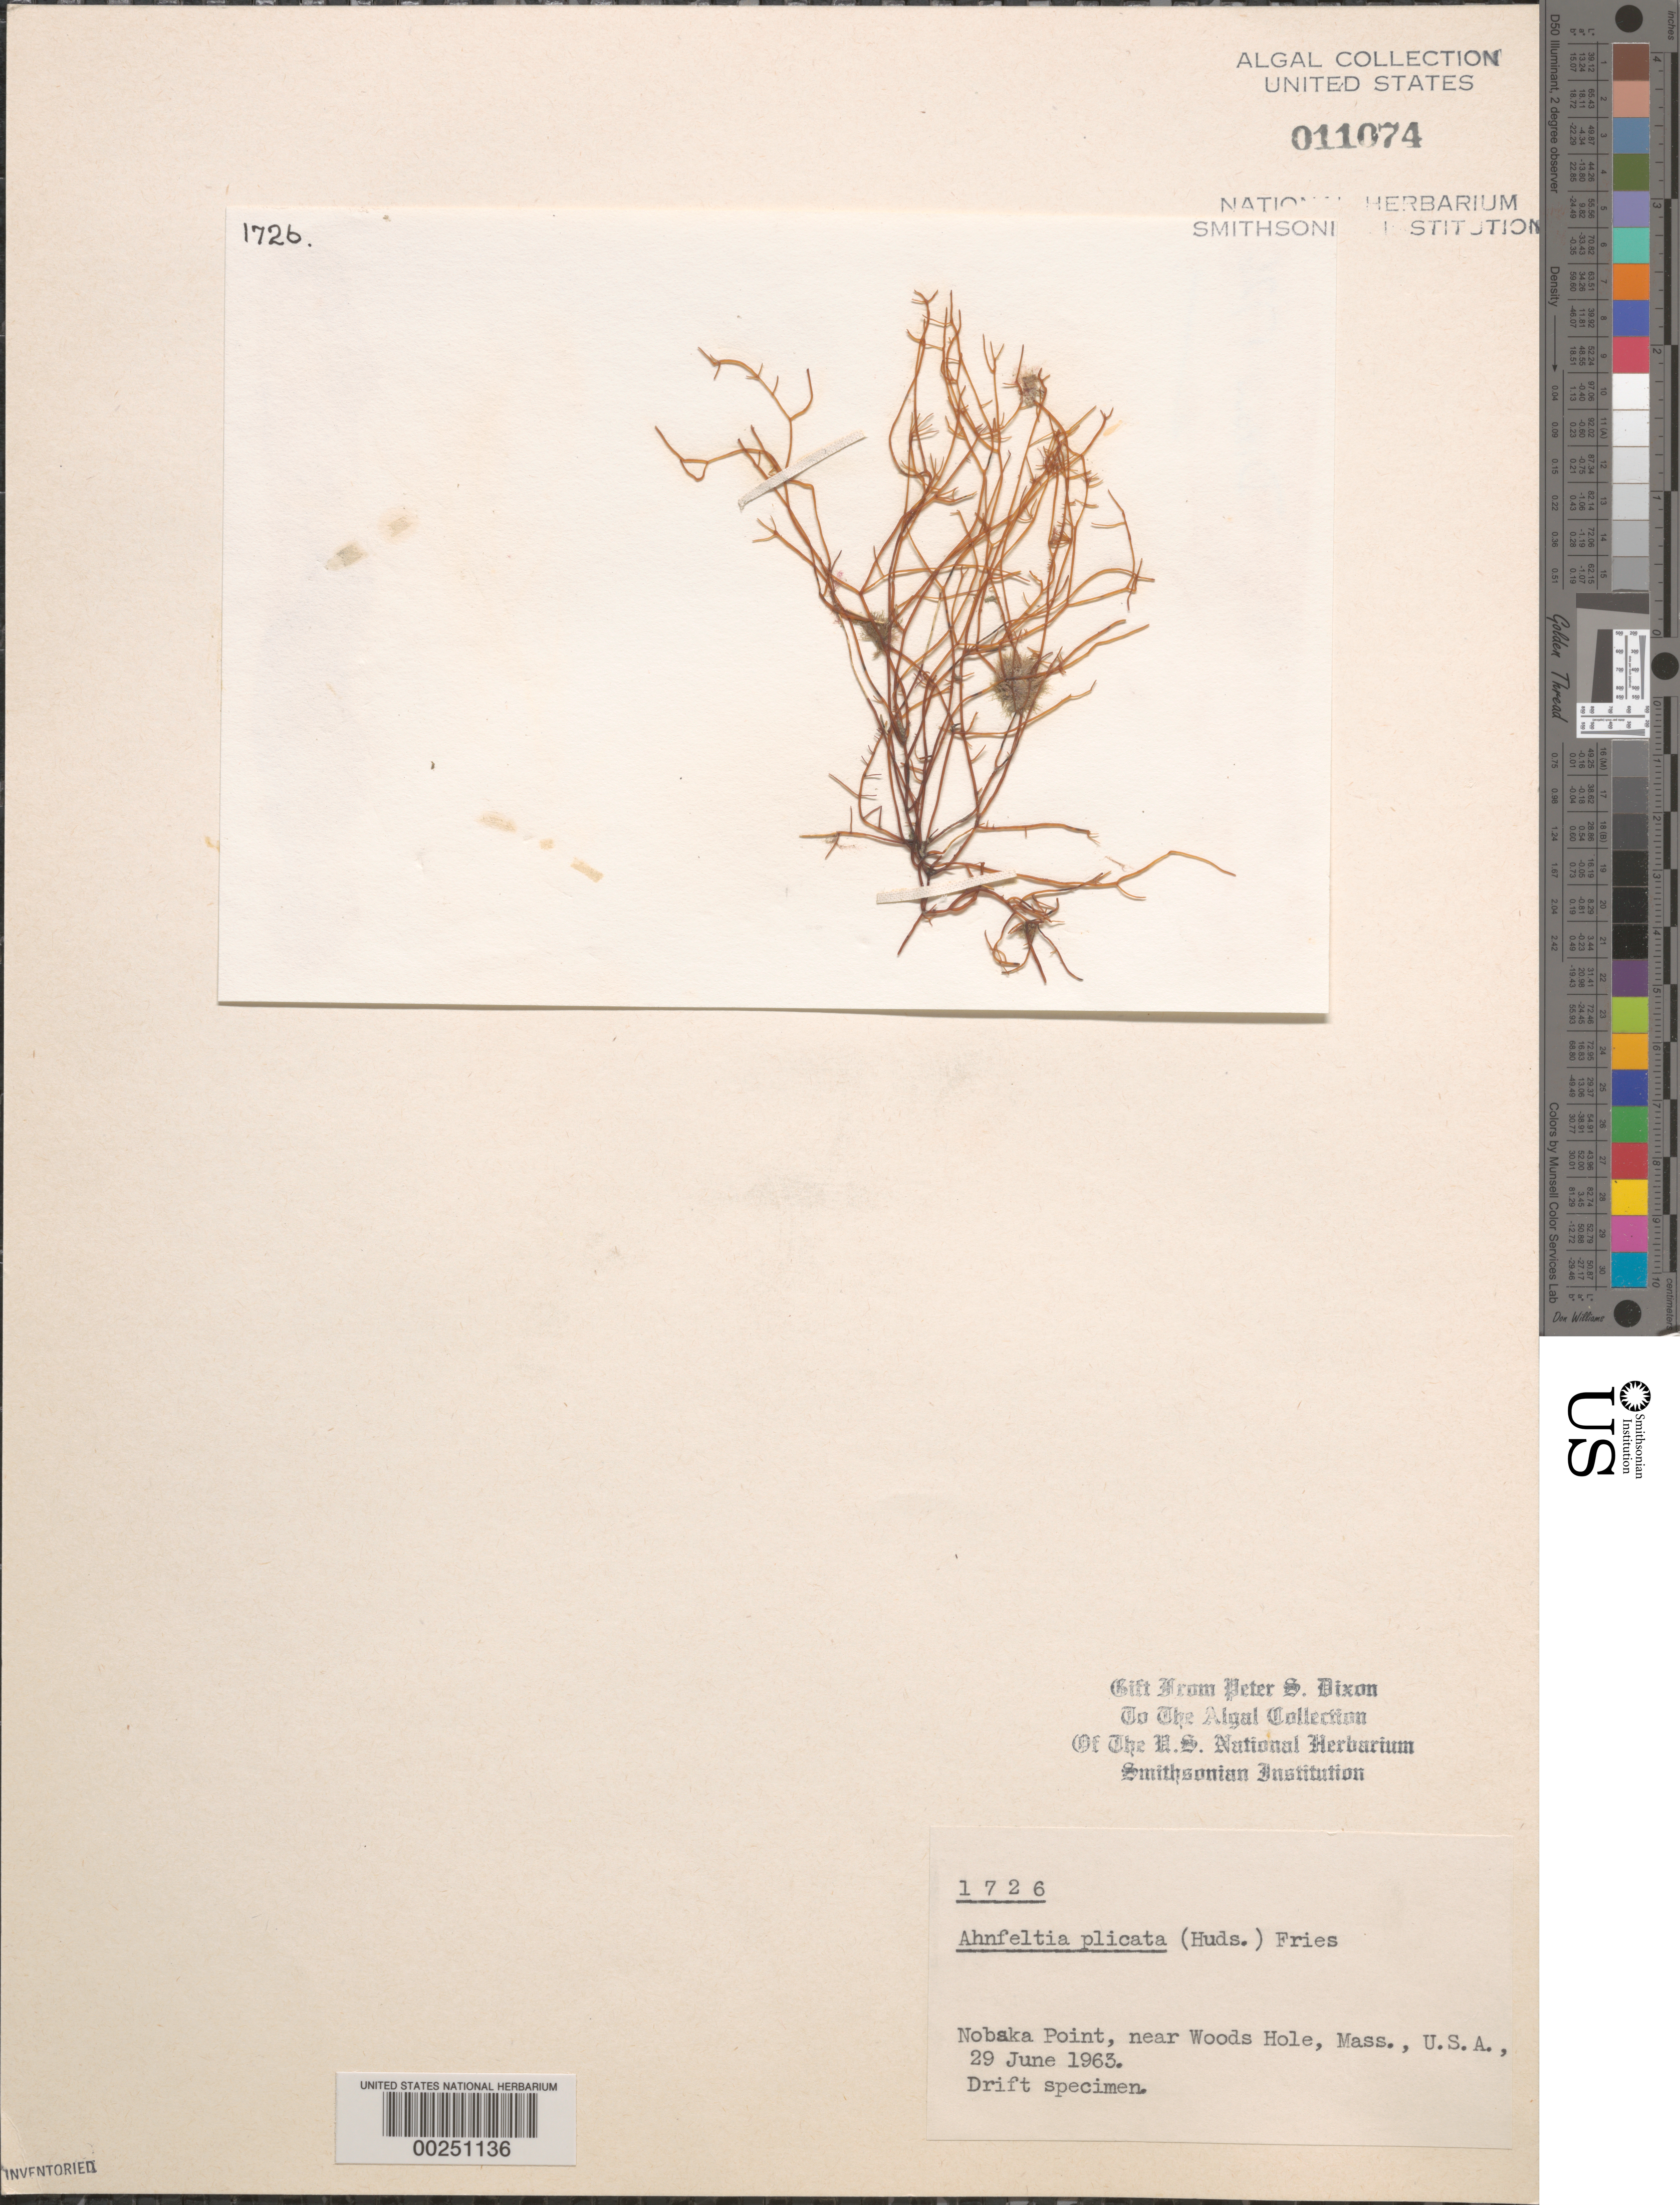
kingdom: Plantae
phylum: Rhodophyta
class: Florideophyceae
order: Ahnfeltiales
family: Ahnfeltiaceae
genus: Ahnfeltia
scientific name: Ahnfeltia plicata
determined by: Dixon, P. S.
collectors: P. S. Dixon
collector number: PSD 1726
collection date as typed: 29 Jun 1963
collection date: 1963-06-29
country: United States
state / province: Massachusetts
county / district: Barnstable County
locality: Nobska Point near Woods Hole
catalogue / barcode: US 11074